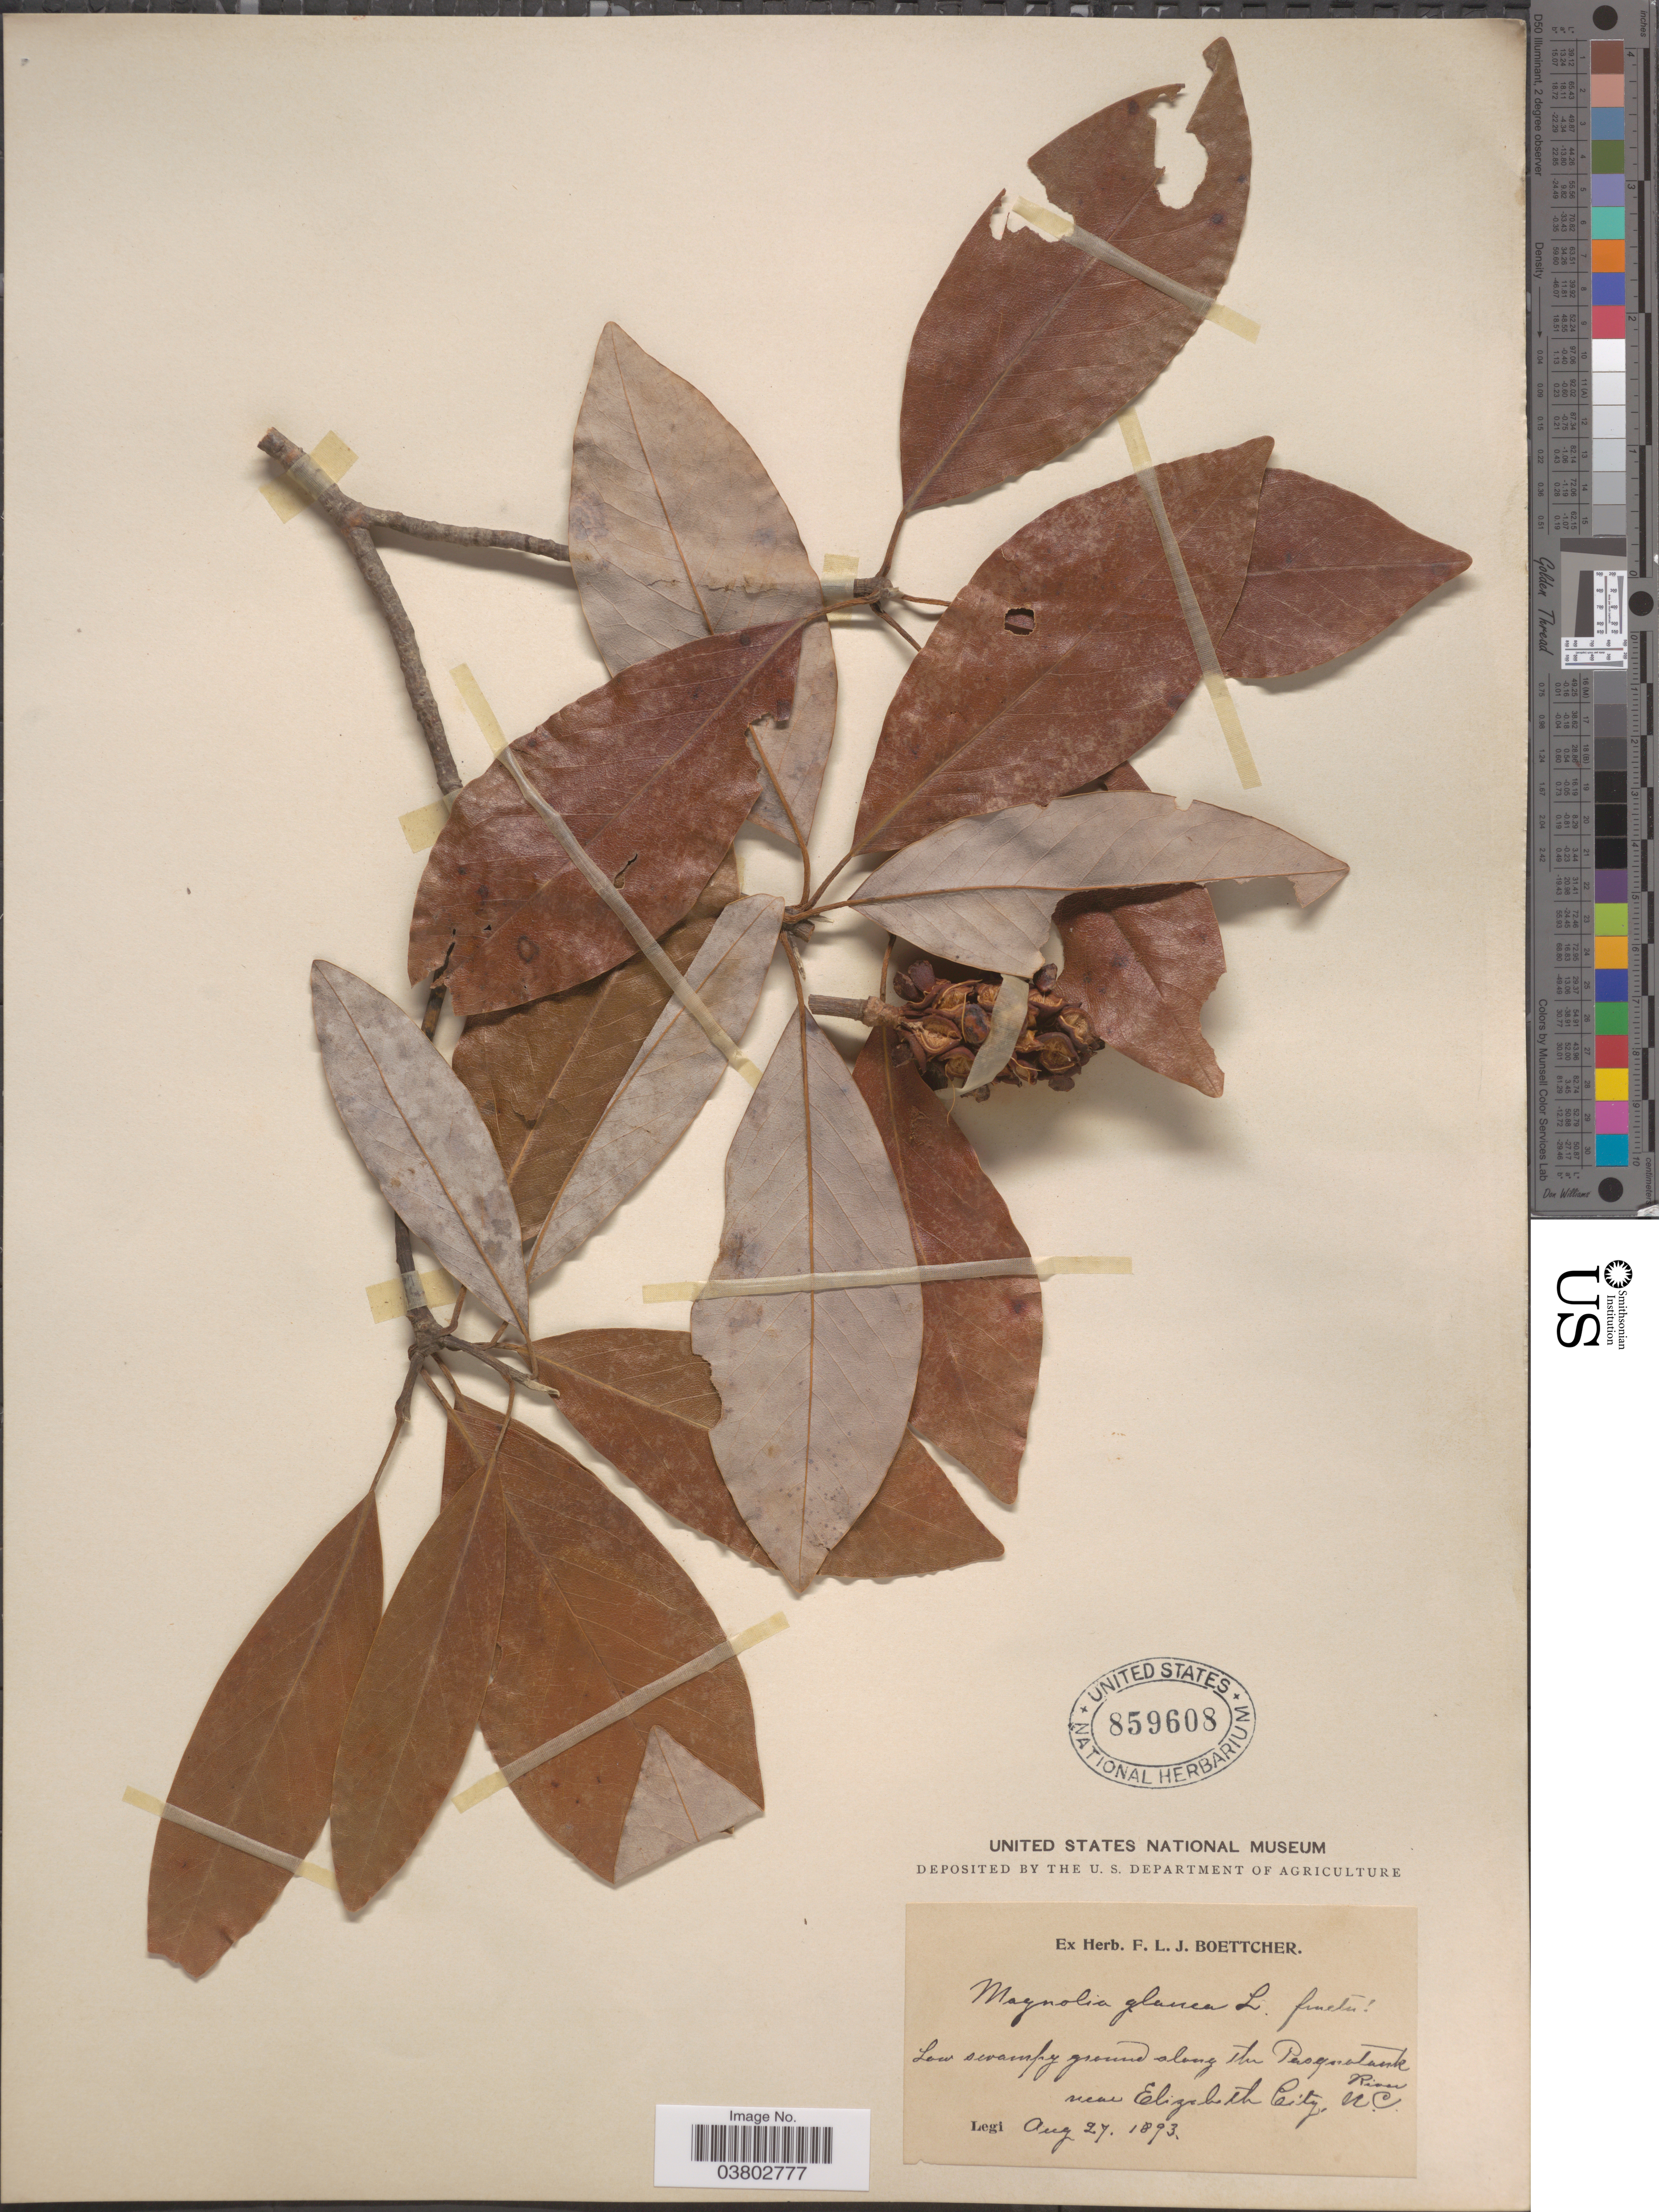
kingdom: Plantae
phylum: Tracheophyta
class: Magnoliopsida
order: Magnoliales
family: Magnoliaceae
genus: Magnolia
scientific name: Magnolia virginiana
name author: L.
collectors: ex herb. F. L. J. Boettcher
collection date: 1893-08-27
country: United States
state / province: North Carolina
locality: Along the Pasquotank River near Elizabeth City.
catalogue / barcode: US 859608